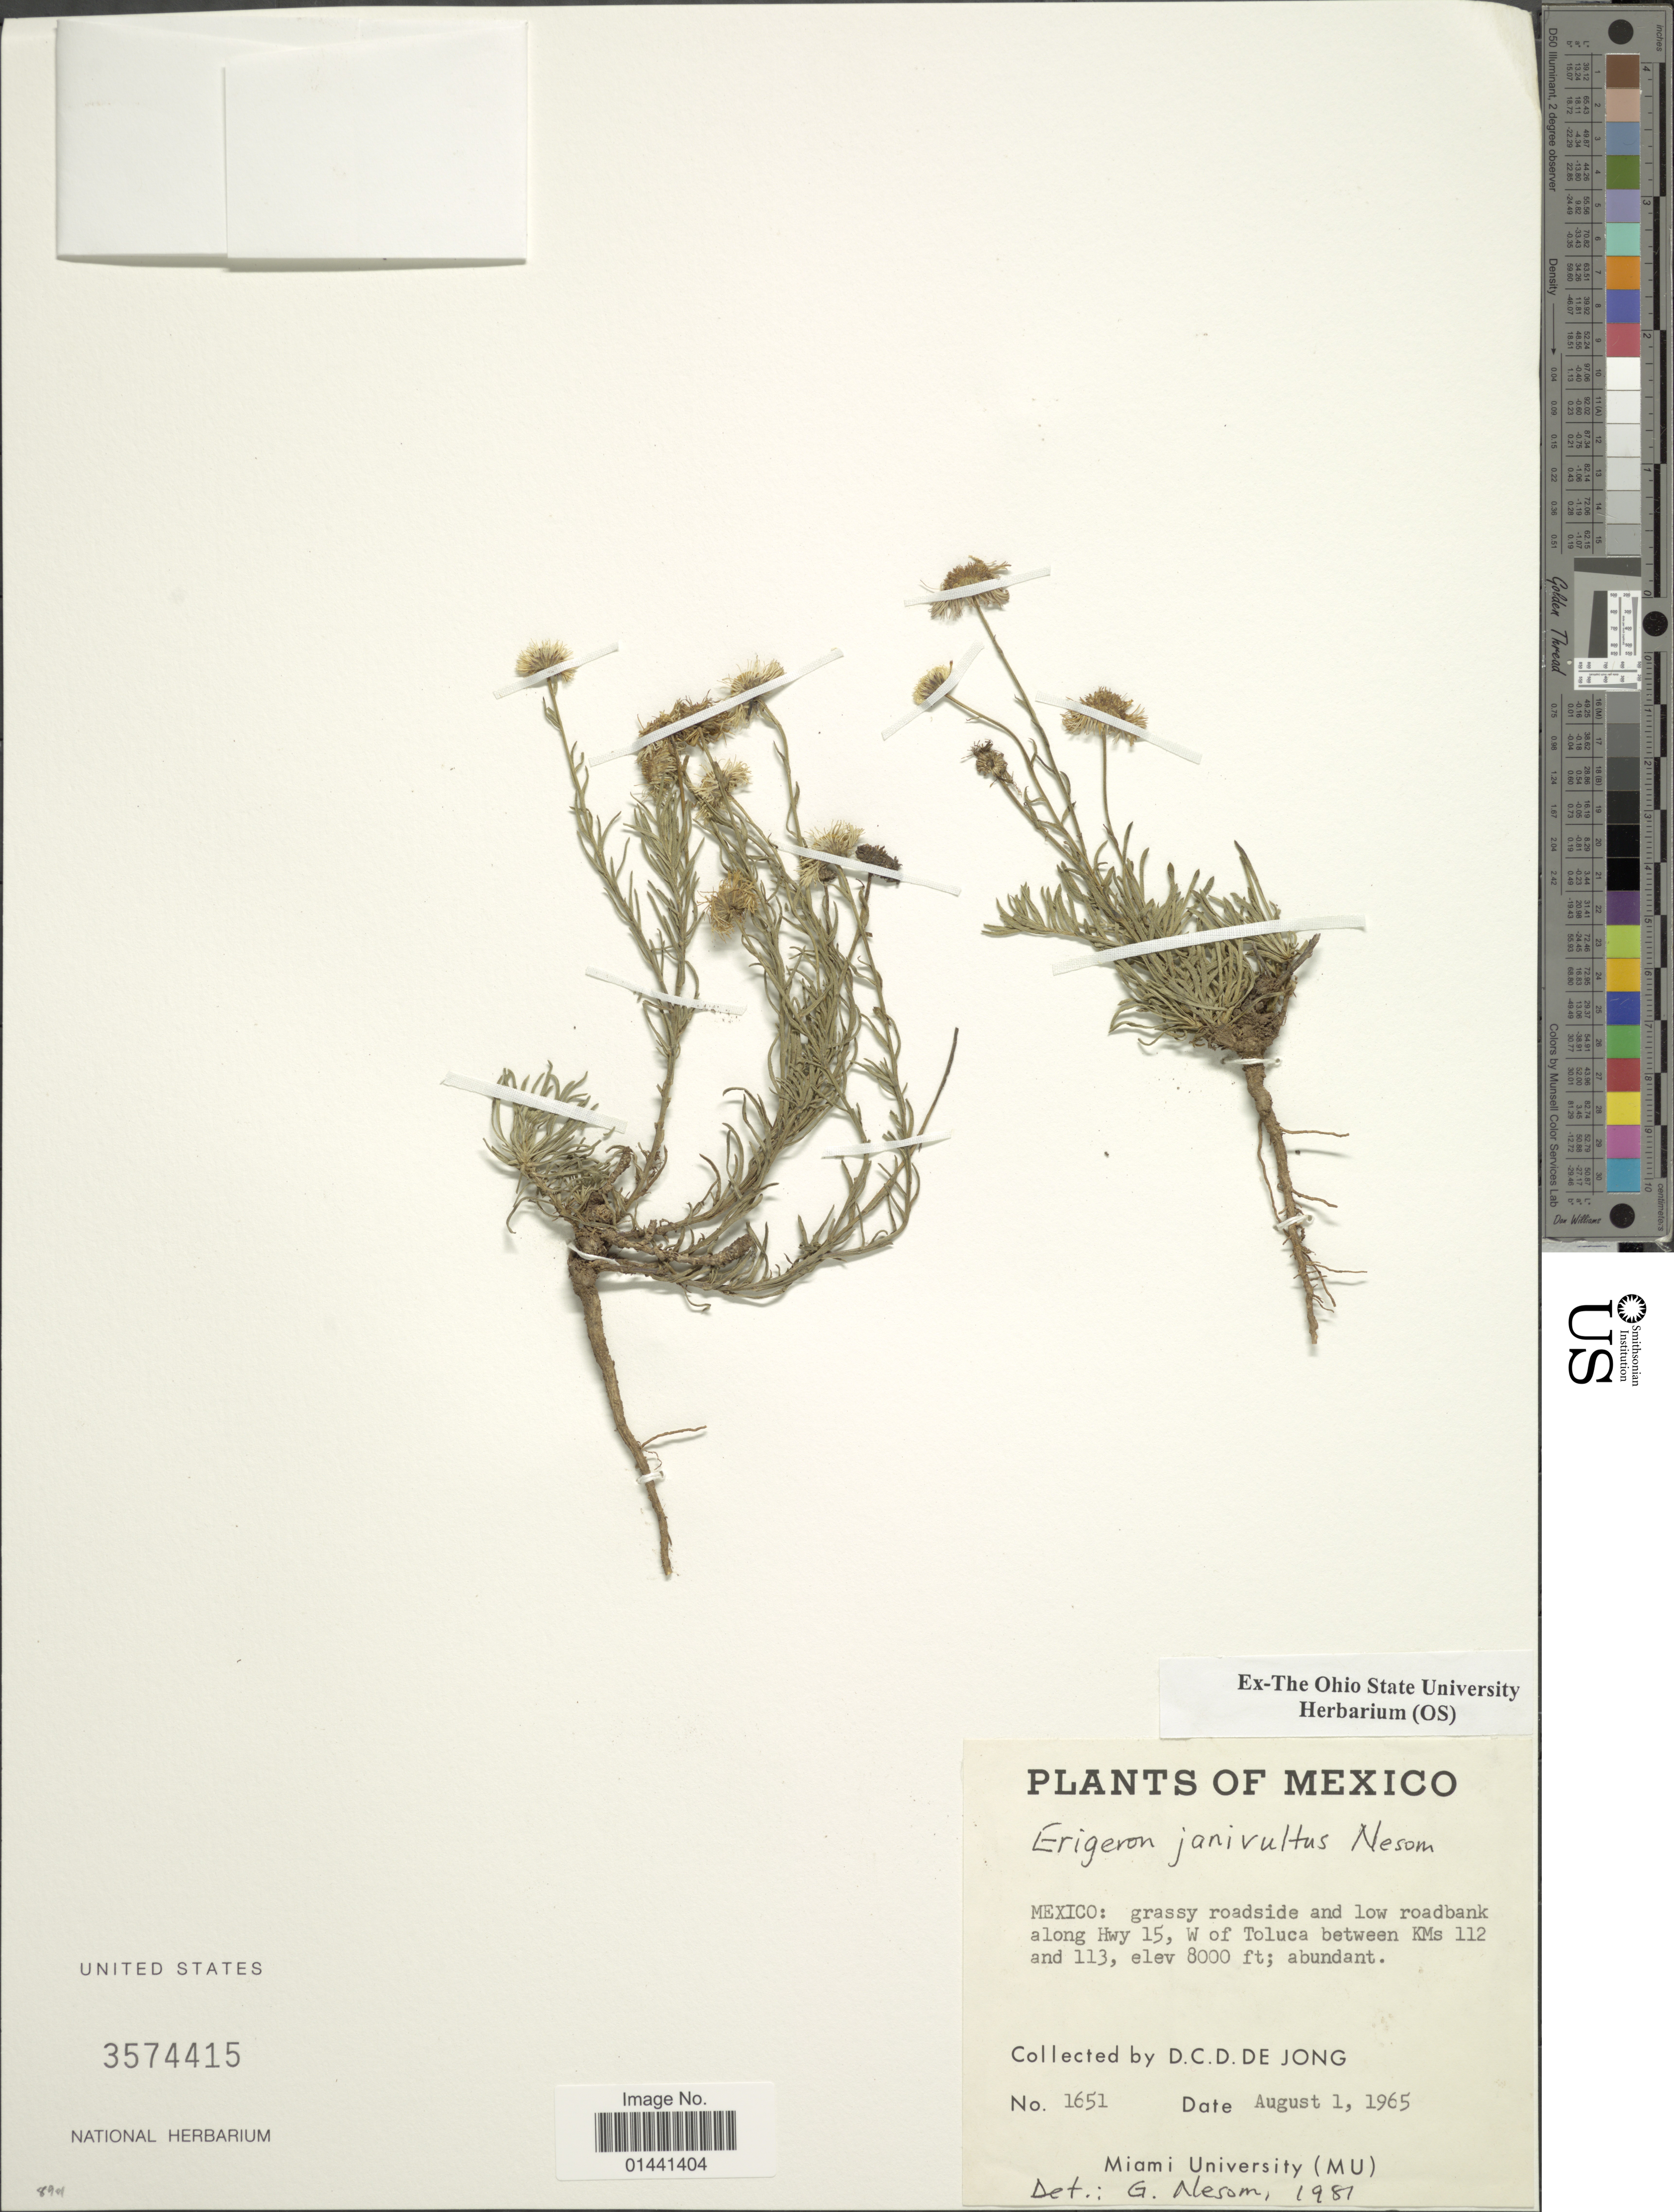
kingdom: Plantae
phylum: Tracheophyta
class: Magnoliopsida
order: Asterales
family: Asteraceae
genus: Erigeron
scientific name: Erigeron janivultus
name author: G.L. Nesom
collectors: D. De Jong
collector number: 1651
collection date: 1965-08-01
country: Mexico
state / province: México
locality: Grassy roadside and low roadbank along Hwy 15, W of Toluca between Kms 112 and 113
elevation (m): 2438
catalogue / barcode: US 3574415